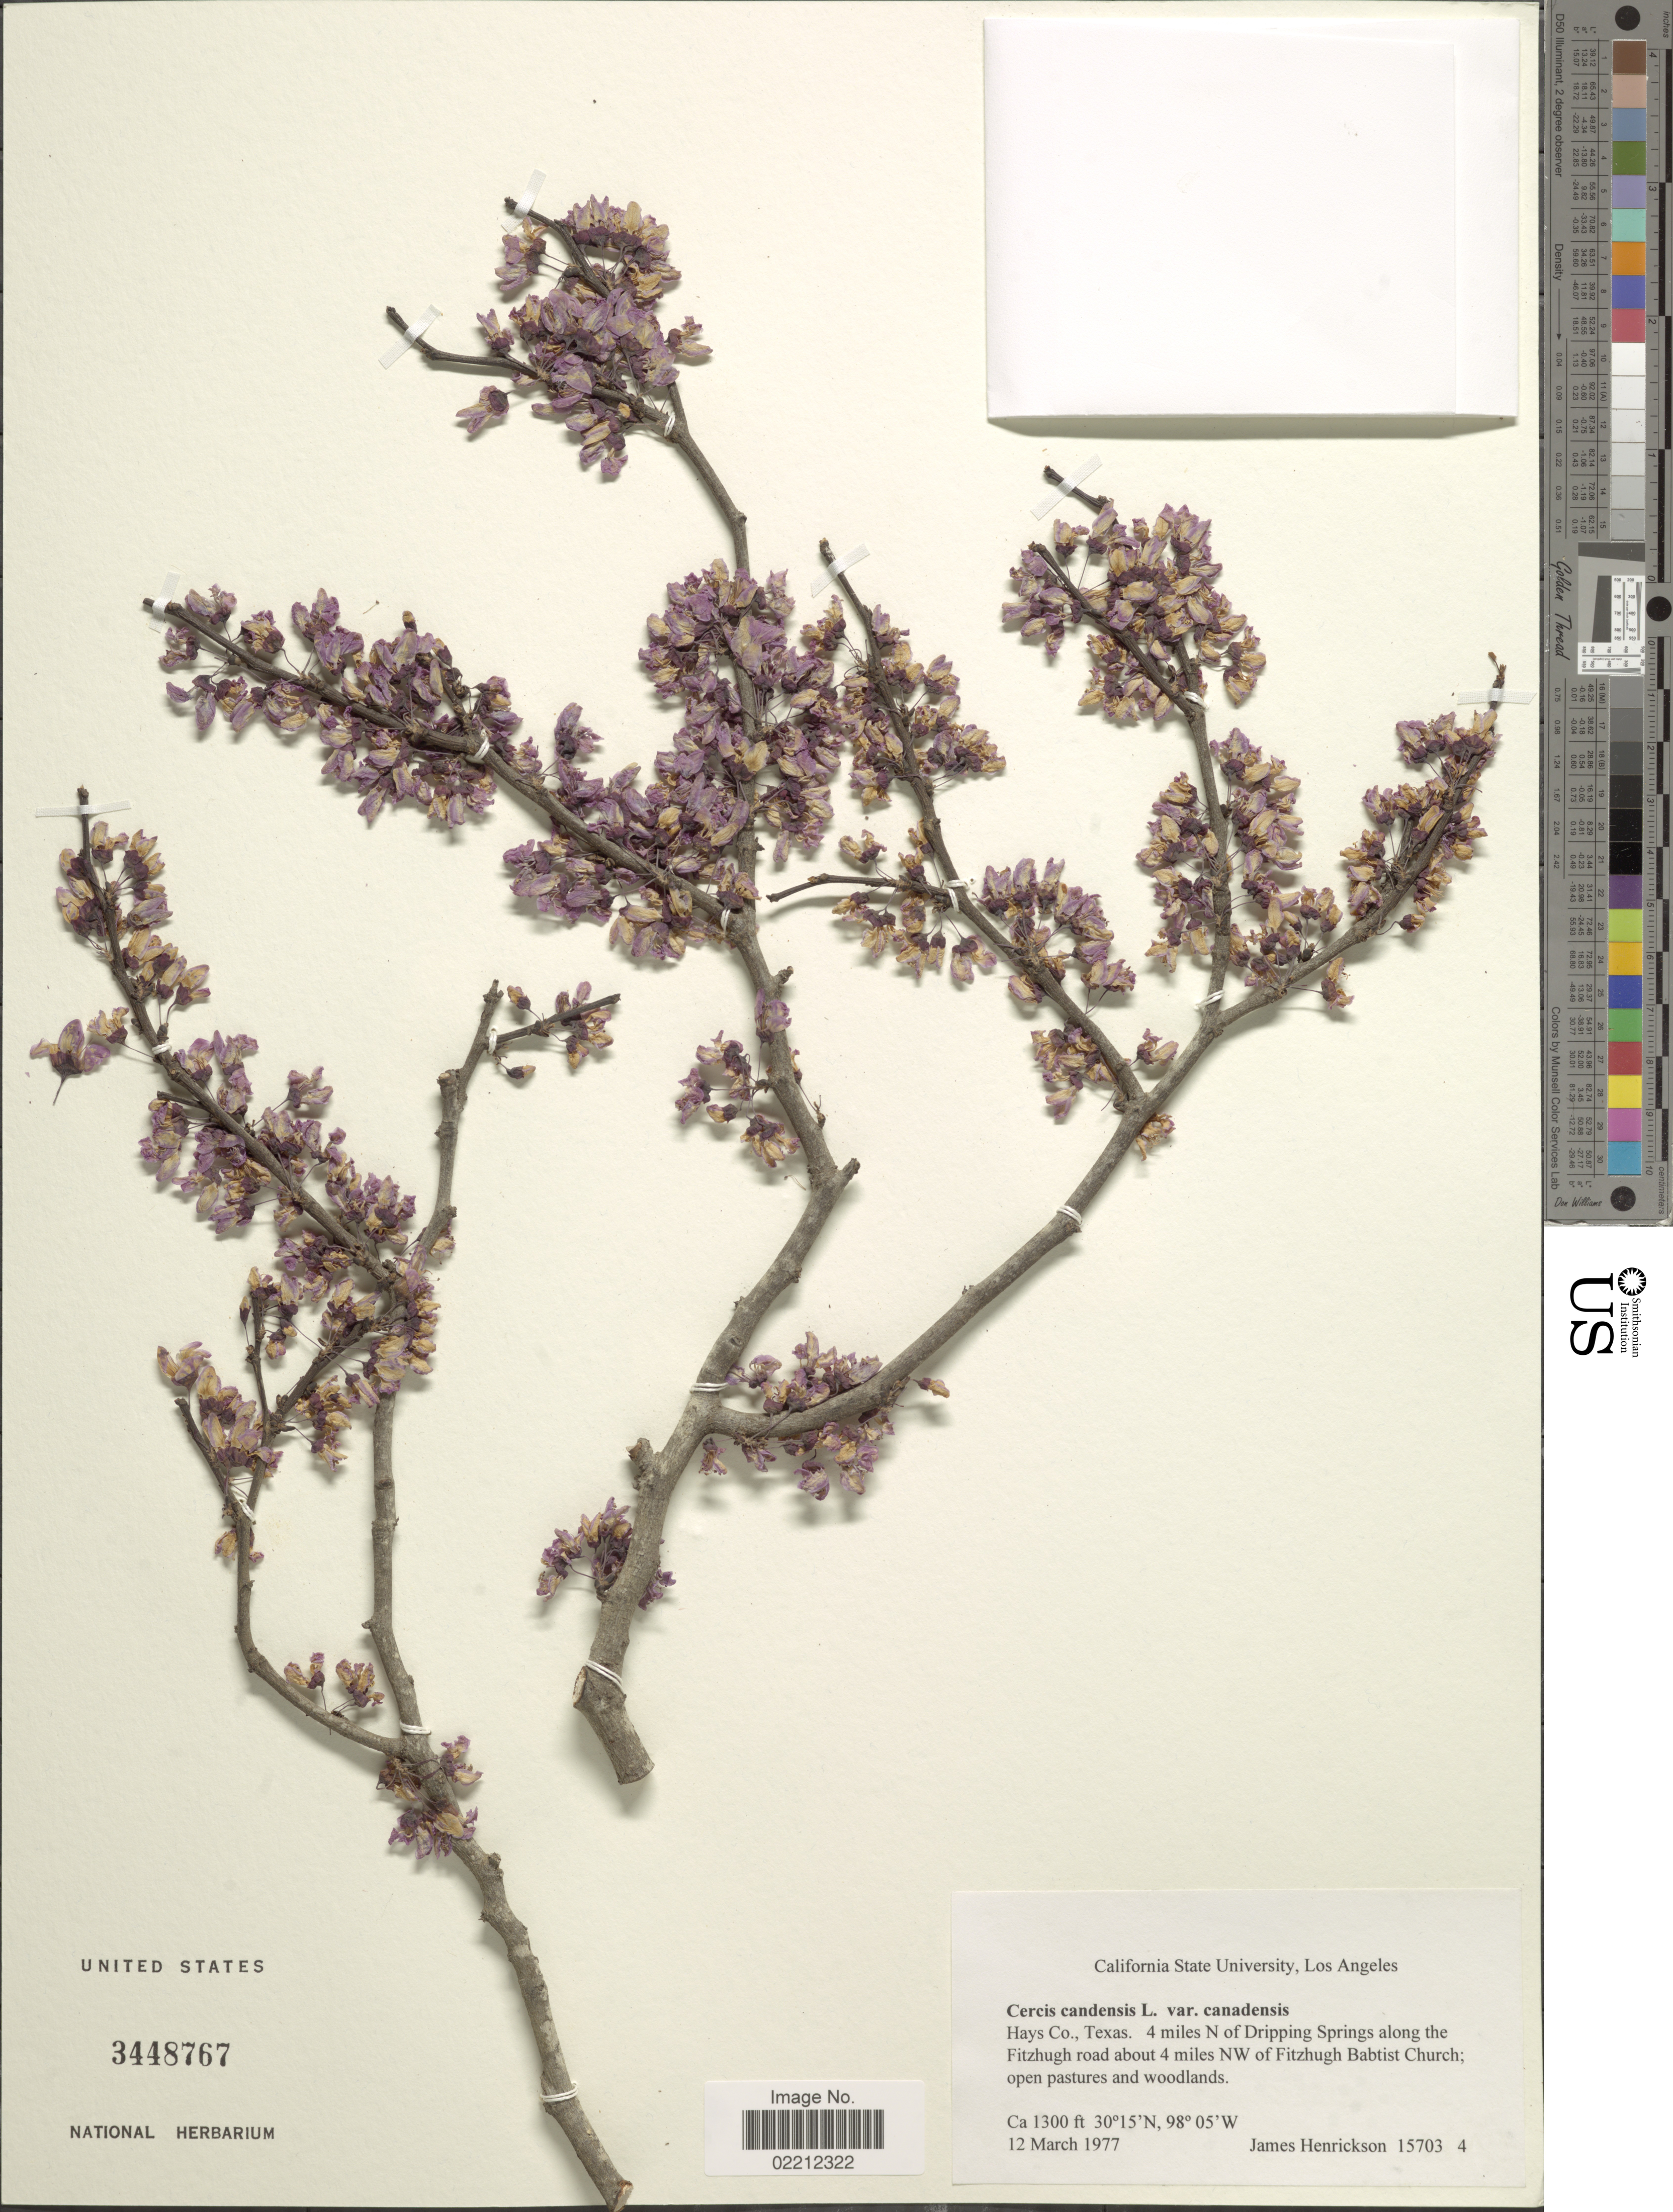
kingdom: Plantae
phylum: Tracheophyta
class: Magnoliopsida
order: Fabales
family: Fabaceae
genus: Cercis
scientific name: Cercis canadensis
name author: L.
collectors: J. Hendrickson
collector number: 15703 4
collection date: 1977-03-12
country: United States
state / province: Texas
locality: Hays Co., 4 miles N of Dripping Springs along the Fitzhugh road about 4 miles NW of Fizhugh Babtist Church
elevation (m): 396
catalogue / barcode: US 3448767